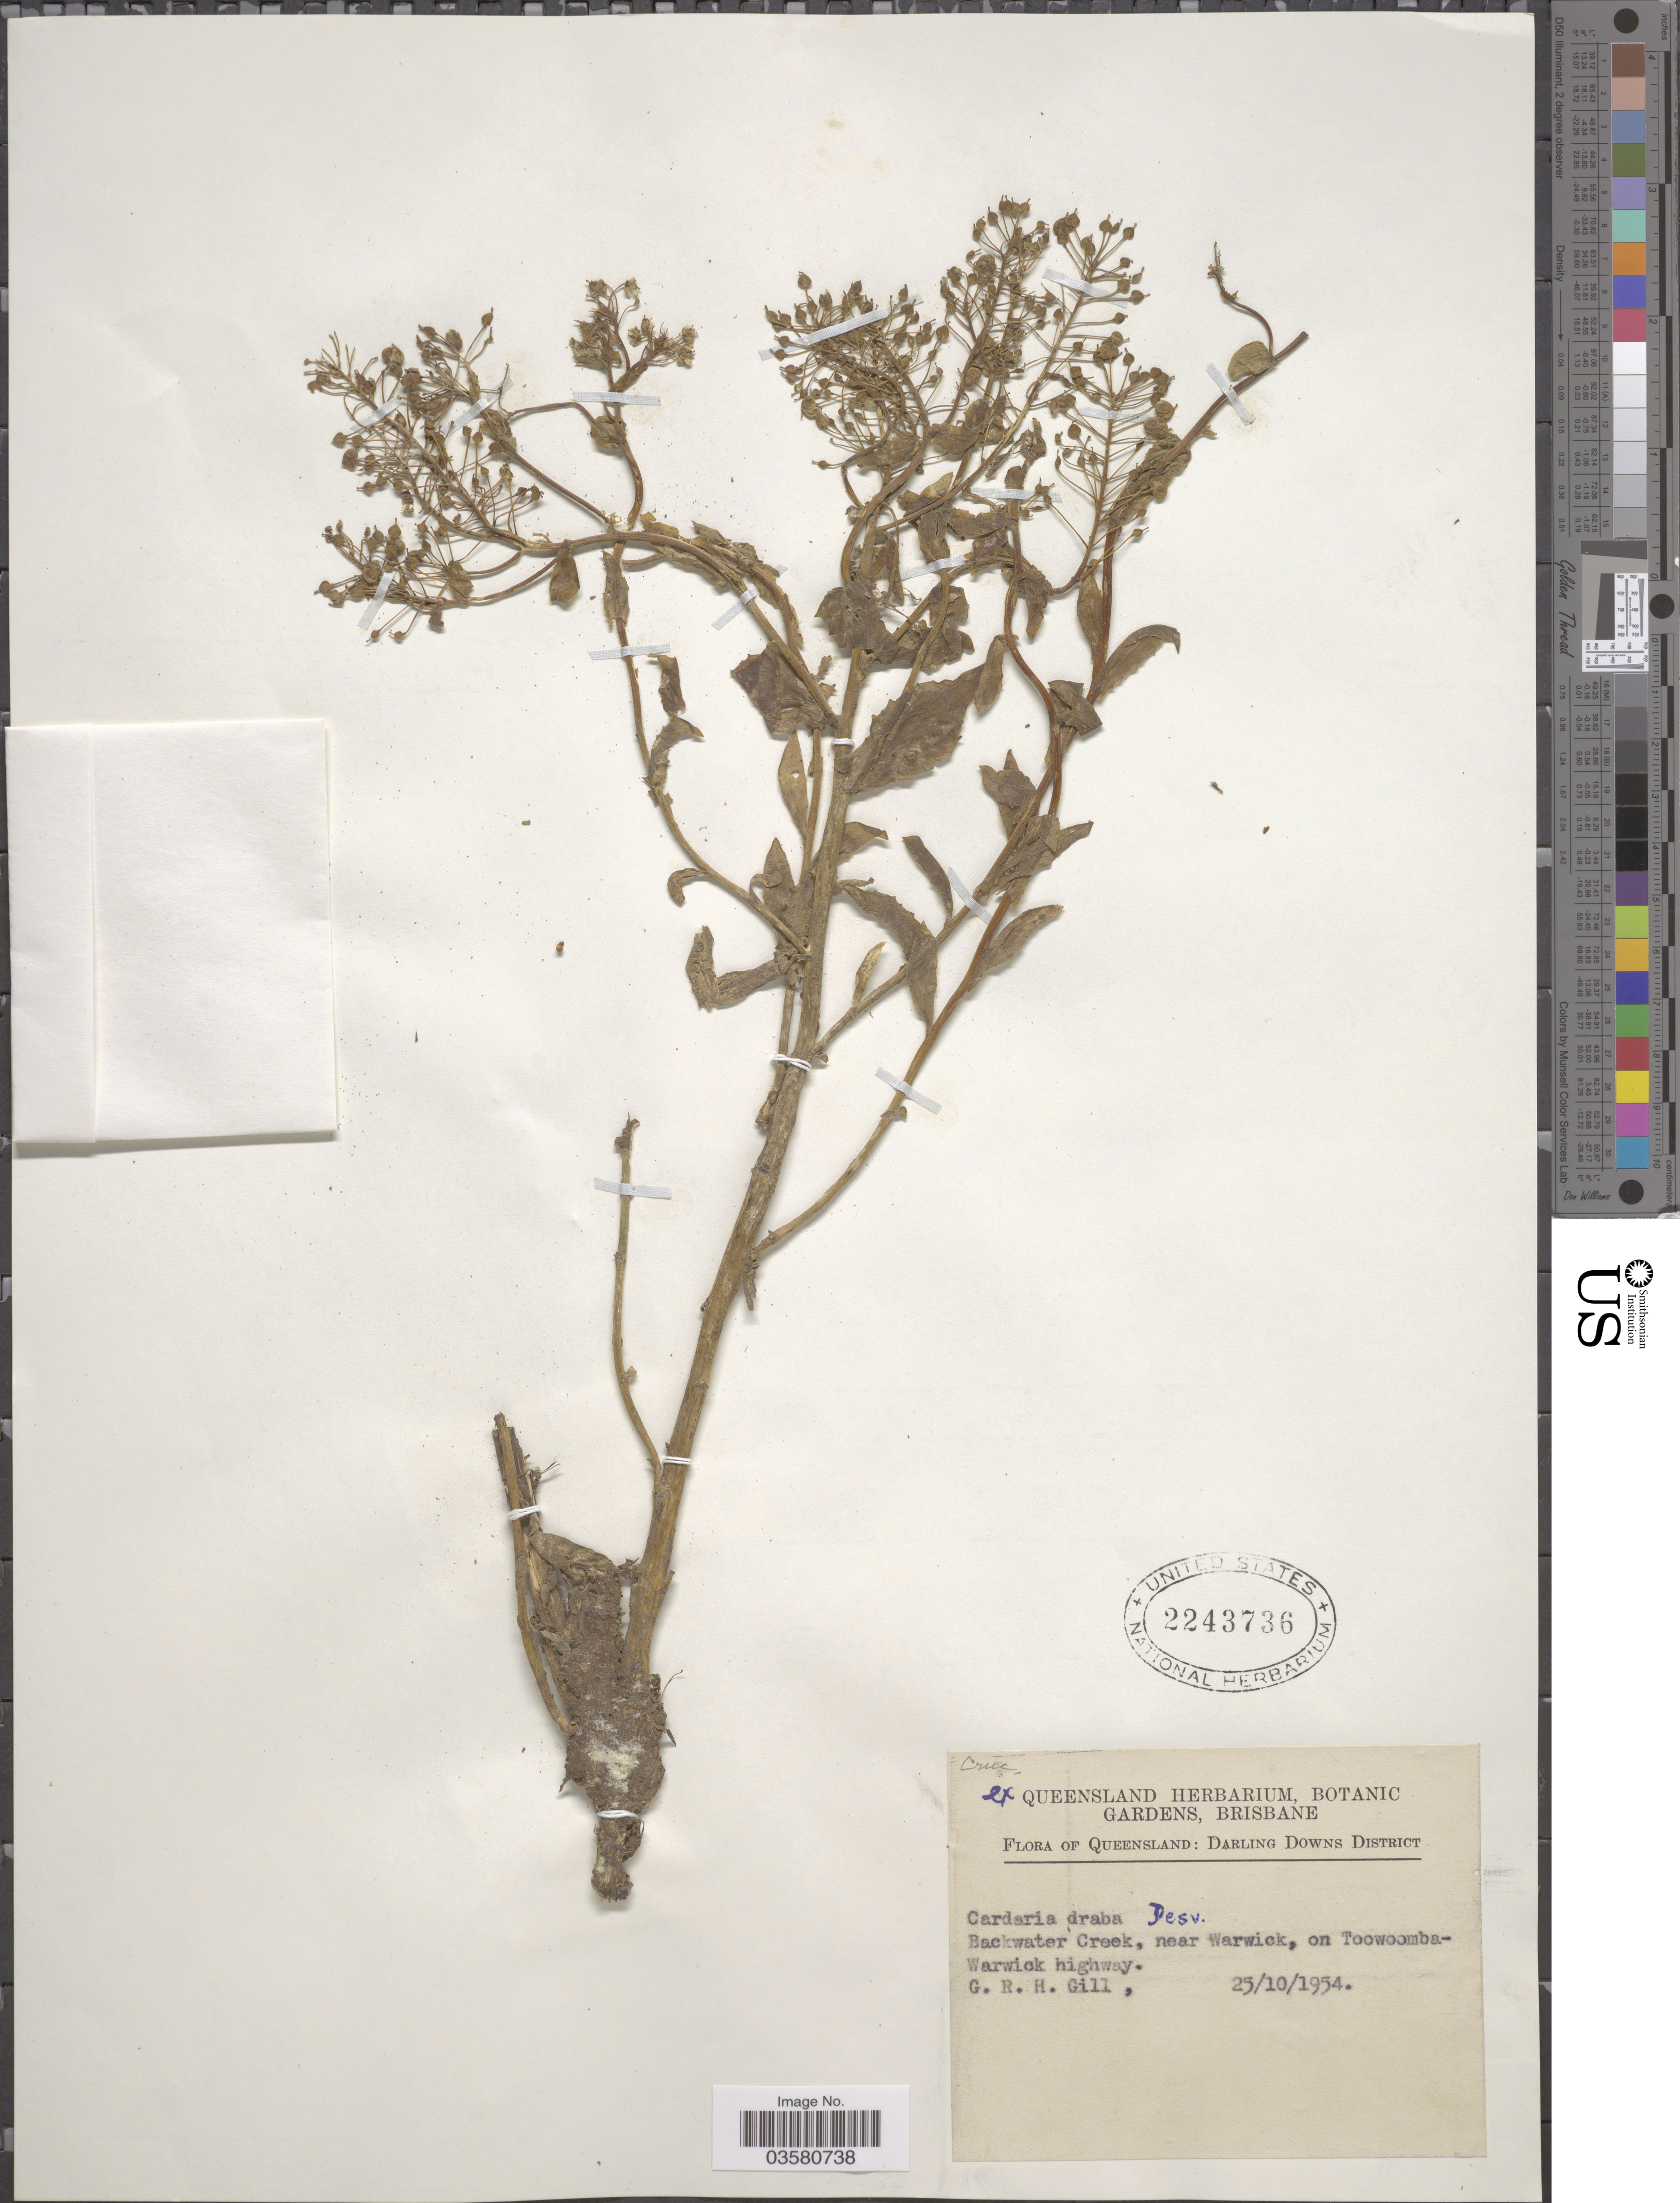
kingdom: Plantae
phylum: Tracheophyta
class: Magnoliopsida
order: Brassicales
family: Brassicaceae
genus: Lepidium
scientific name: Lepidium draba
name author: L.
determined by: Strong, M. T., (US), Smithsonian Institution - National Museum of Natural History (UNITED STATES)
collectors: G. Gill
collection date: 1954-10-25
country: Australia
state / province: Queensland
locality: Darling Downs District. Backwater Creek, near Warwick, on Toowoomba-Warwick highway.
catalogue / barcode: US 2243736